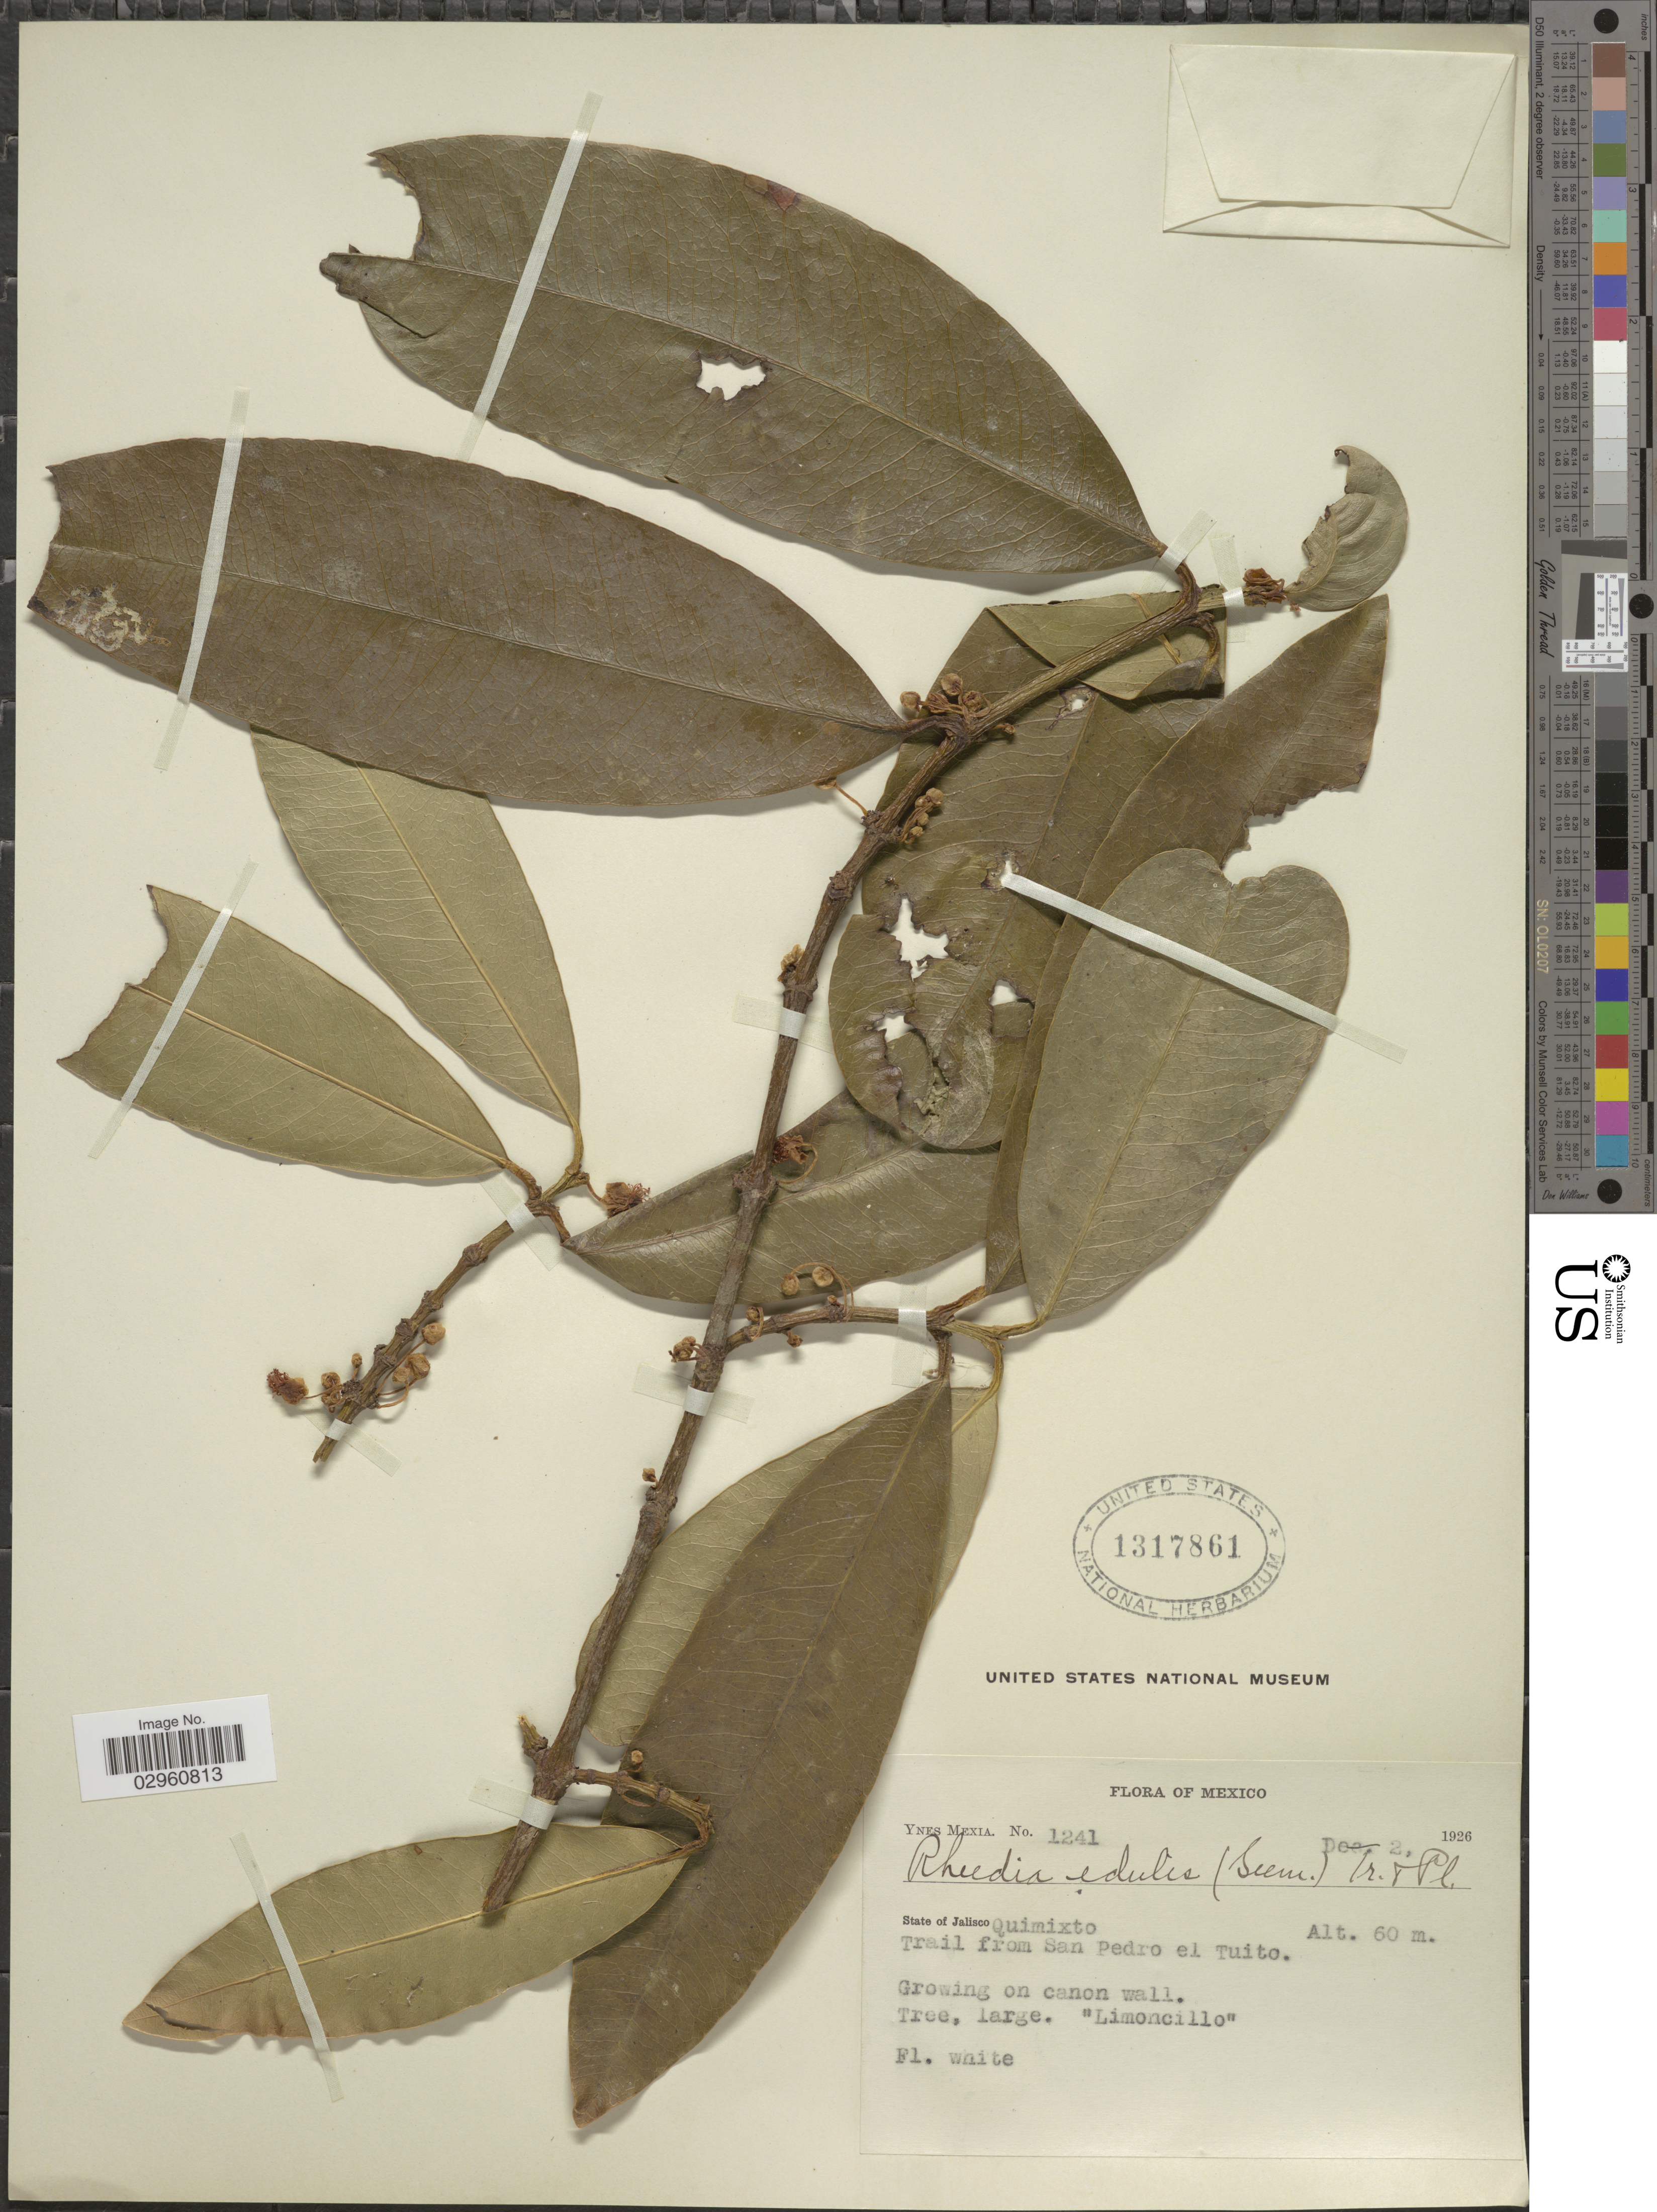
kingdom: Plantae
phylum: Tracheophyta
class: Magnoliopsida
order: Malpighiales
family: Clusiaceae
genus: Garcinia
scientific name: Garcinia intermedia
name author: (Pittier) Hammel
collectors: Y. Mexia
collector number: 1241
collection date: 1926-12-02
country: Mexico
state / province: Jalisco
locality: Quimixto. Trail from San Pedro el Tuito.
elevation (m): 60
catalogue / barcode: US 1317861